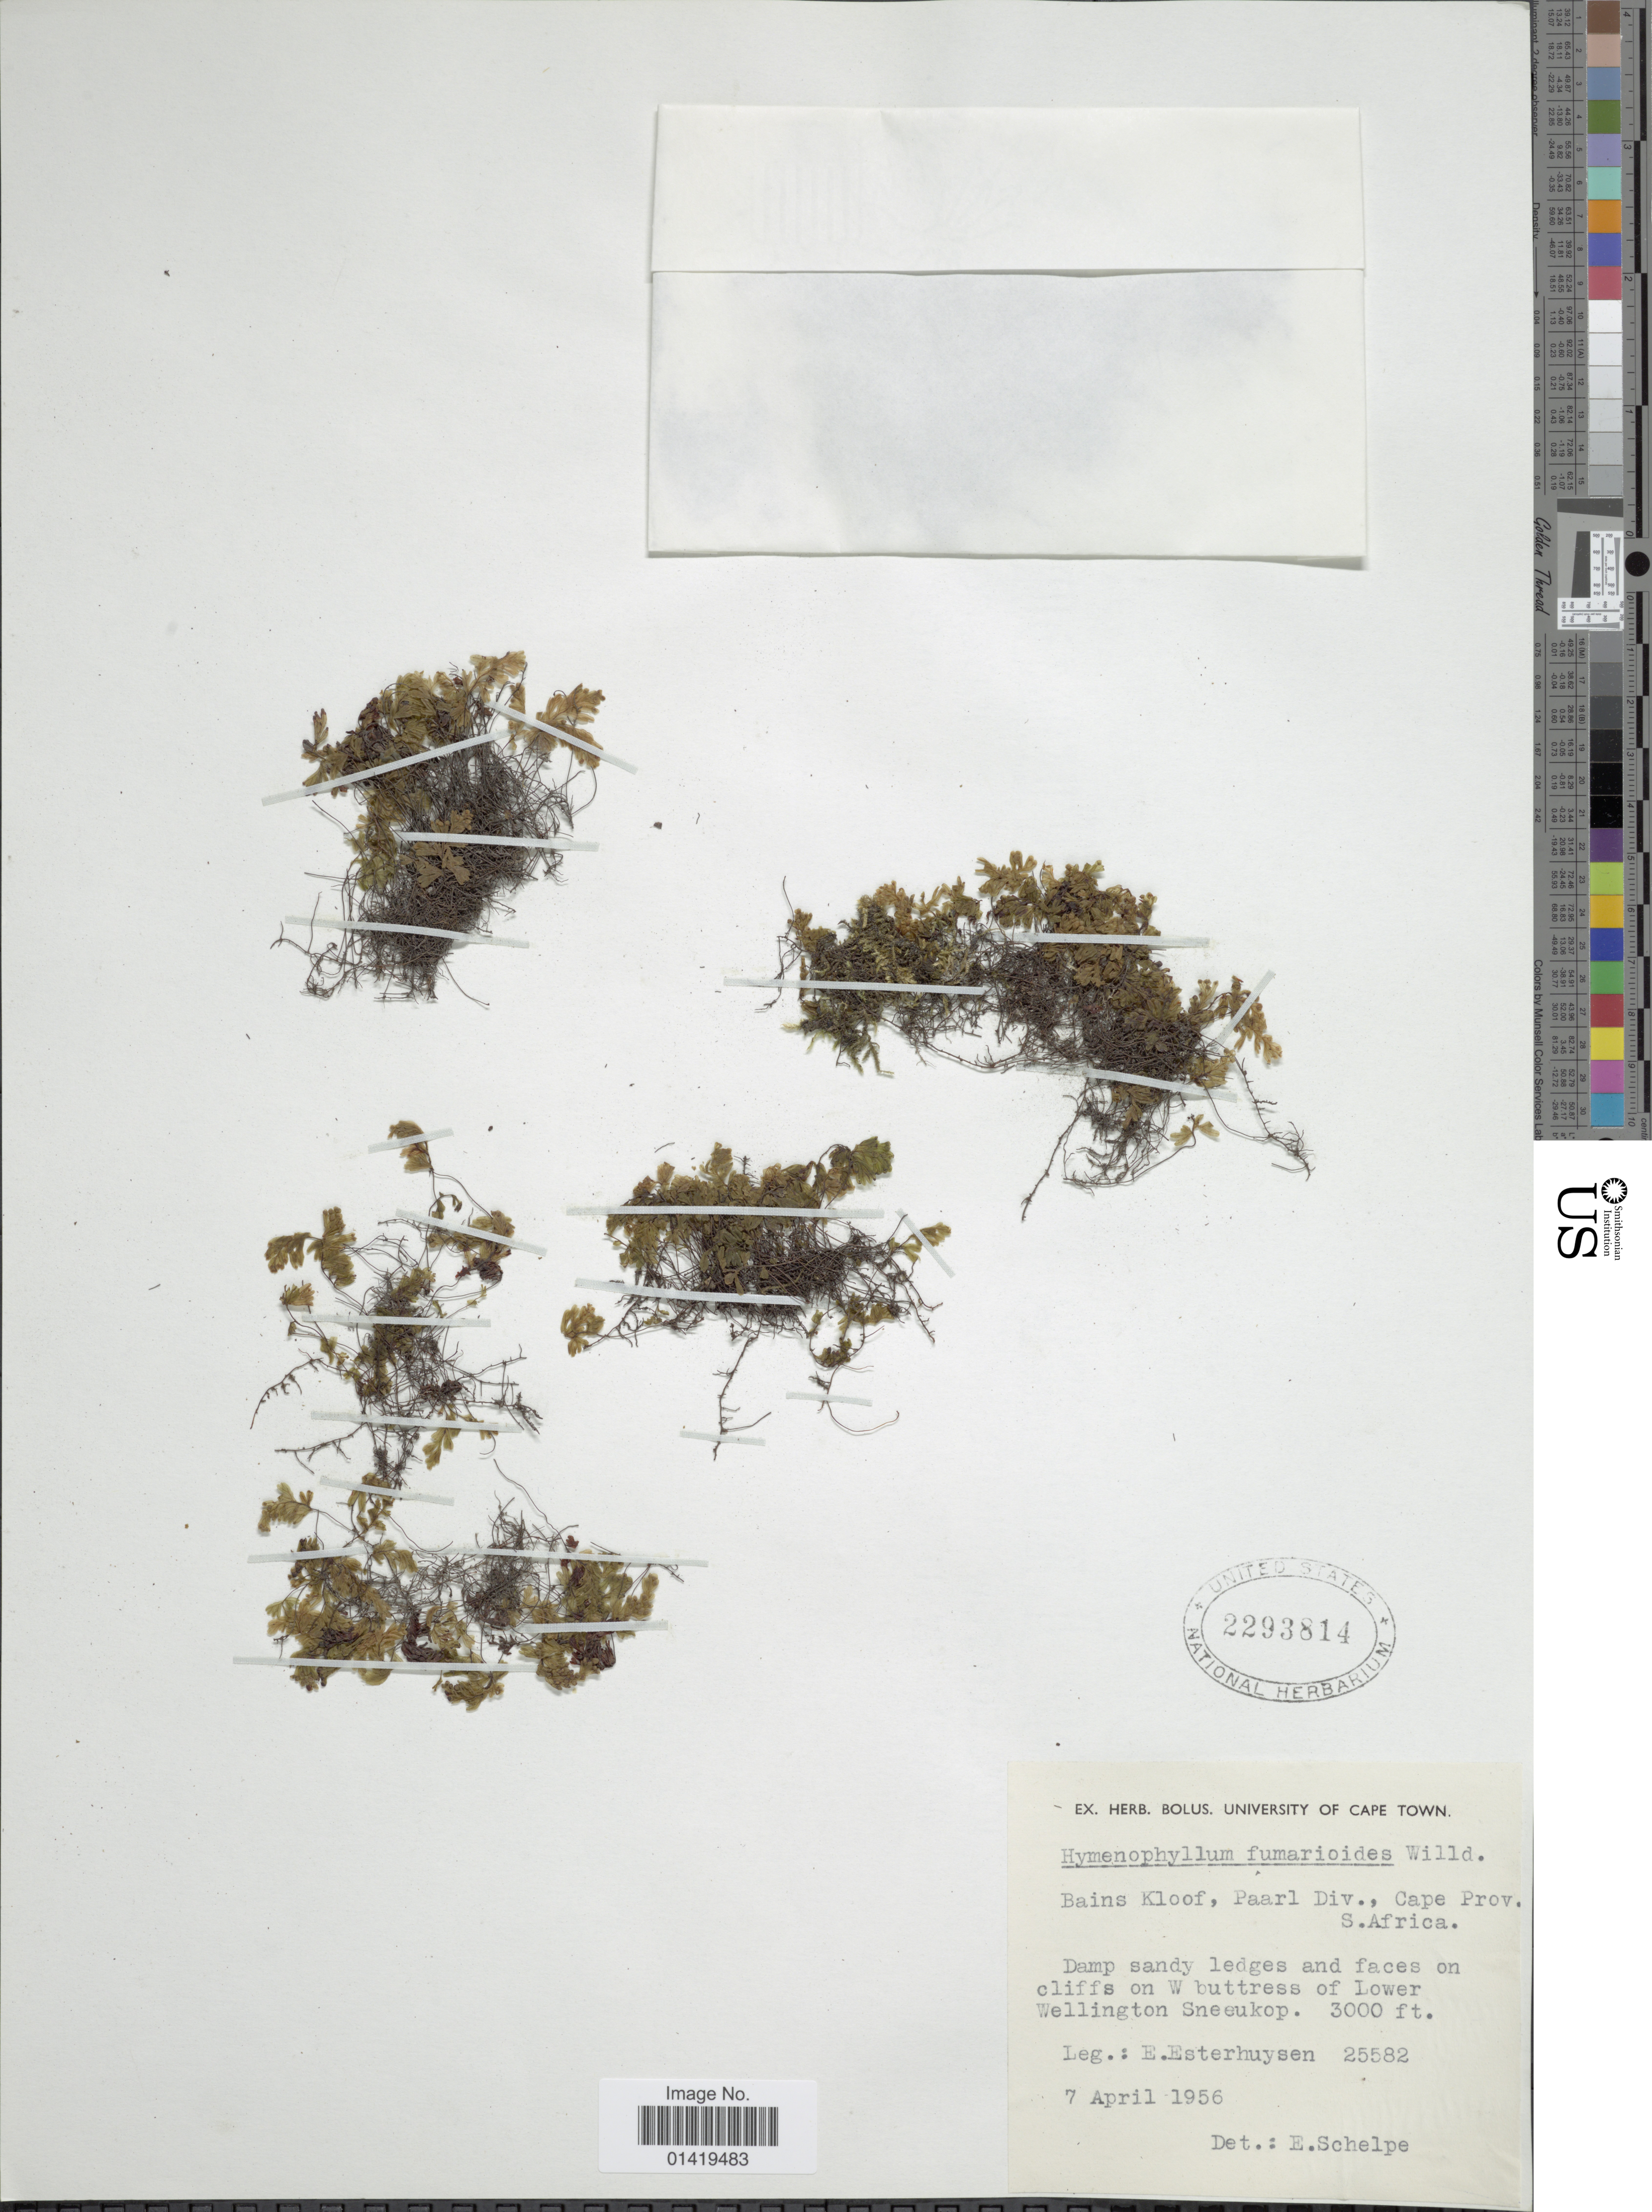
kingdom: Plantae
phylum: Tracheophyta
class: Polypodiopsida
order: Hymenophyllales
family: Hymenophyllaceae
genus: Hymenophyllum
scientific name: Hymenophyllum fumarioides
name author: Willd.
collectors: E. E. Esterhuysen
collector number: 25582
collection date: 1956-04-07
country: South Africa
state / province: Western Cape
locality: Bains Kloof, Paarl Div., Cape province S. Africa ledges and faces on cliffs on W buttress of Lower Wellington Sneeukop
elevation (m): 914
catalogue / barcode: US 2293814